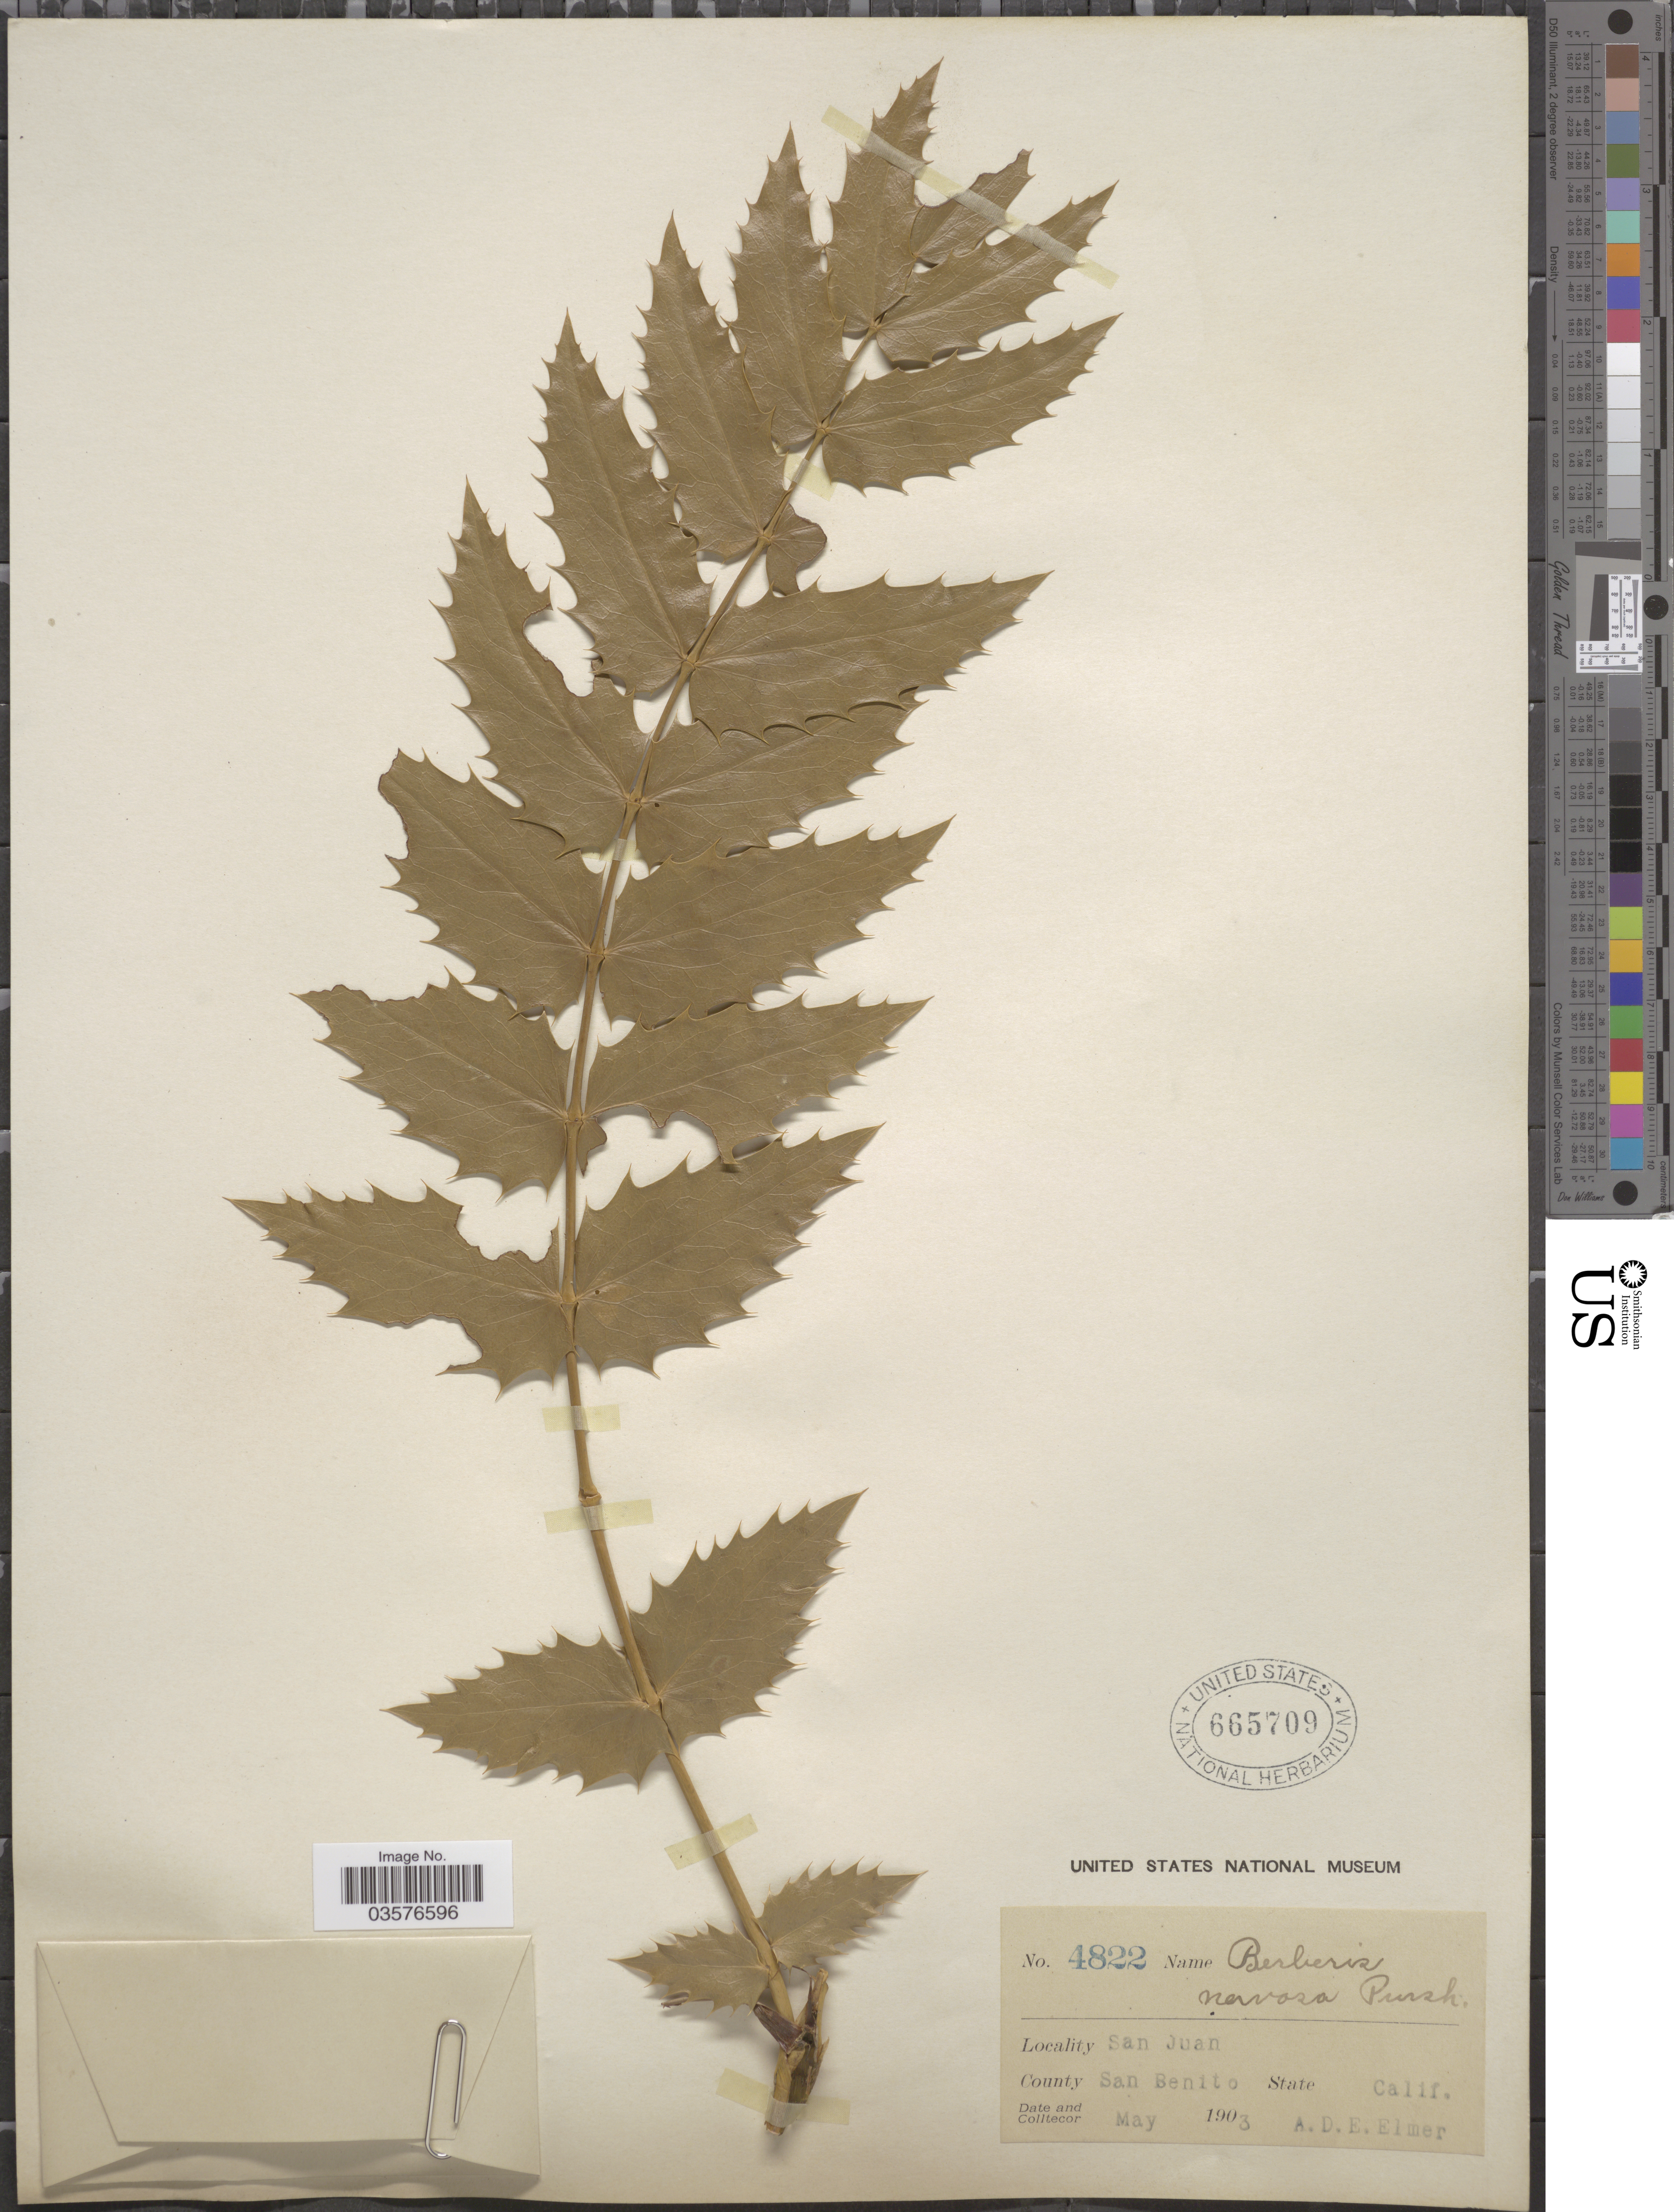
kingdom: Plantae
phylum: Tracheophyta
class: Magnoliopsida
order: Ranunculales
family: Berberidaceae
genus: Mahonia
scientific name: Mahonia nervosa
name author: (Pursh) Nutt.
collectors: A. D. E. Elmer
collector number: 4822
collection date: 1903-05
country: United States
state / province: California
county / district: San Benito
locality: San Juan, County San Benito.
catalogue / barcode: US 665709